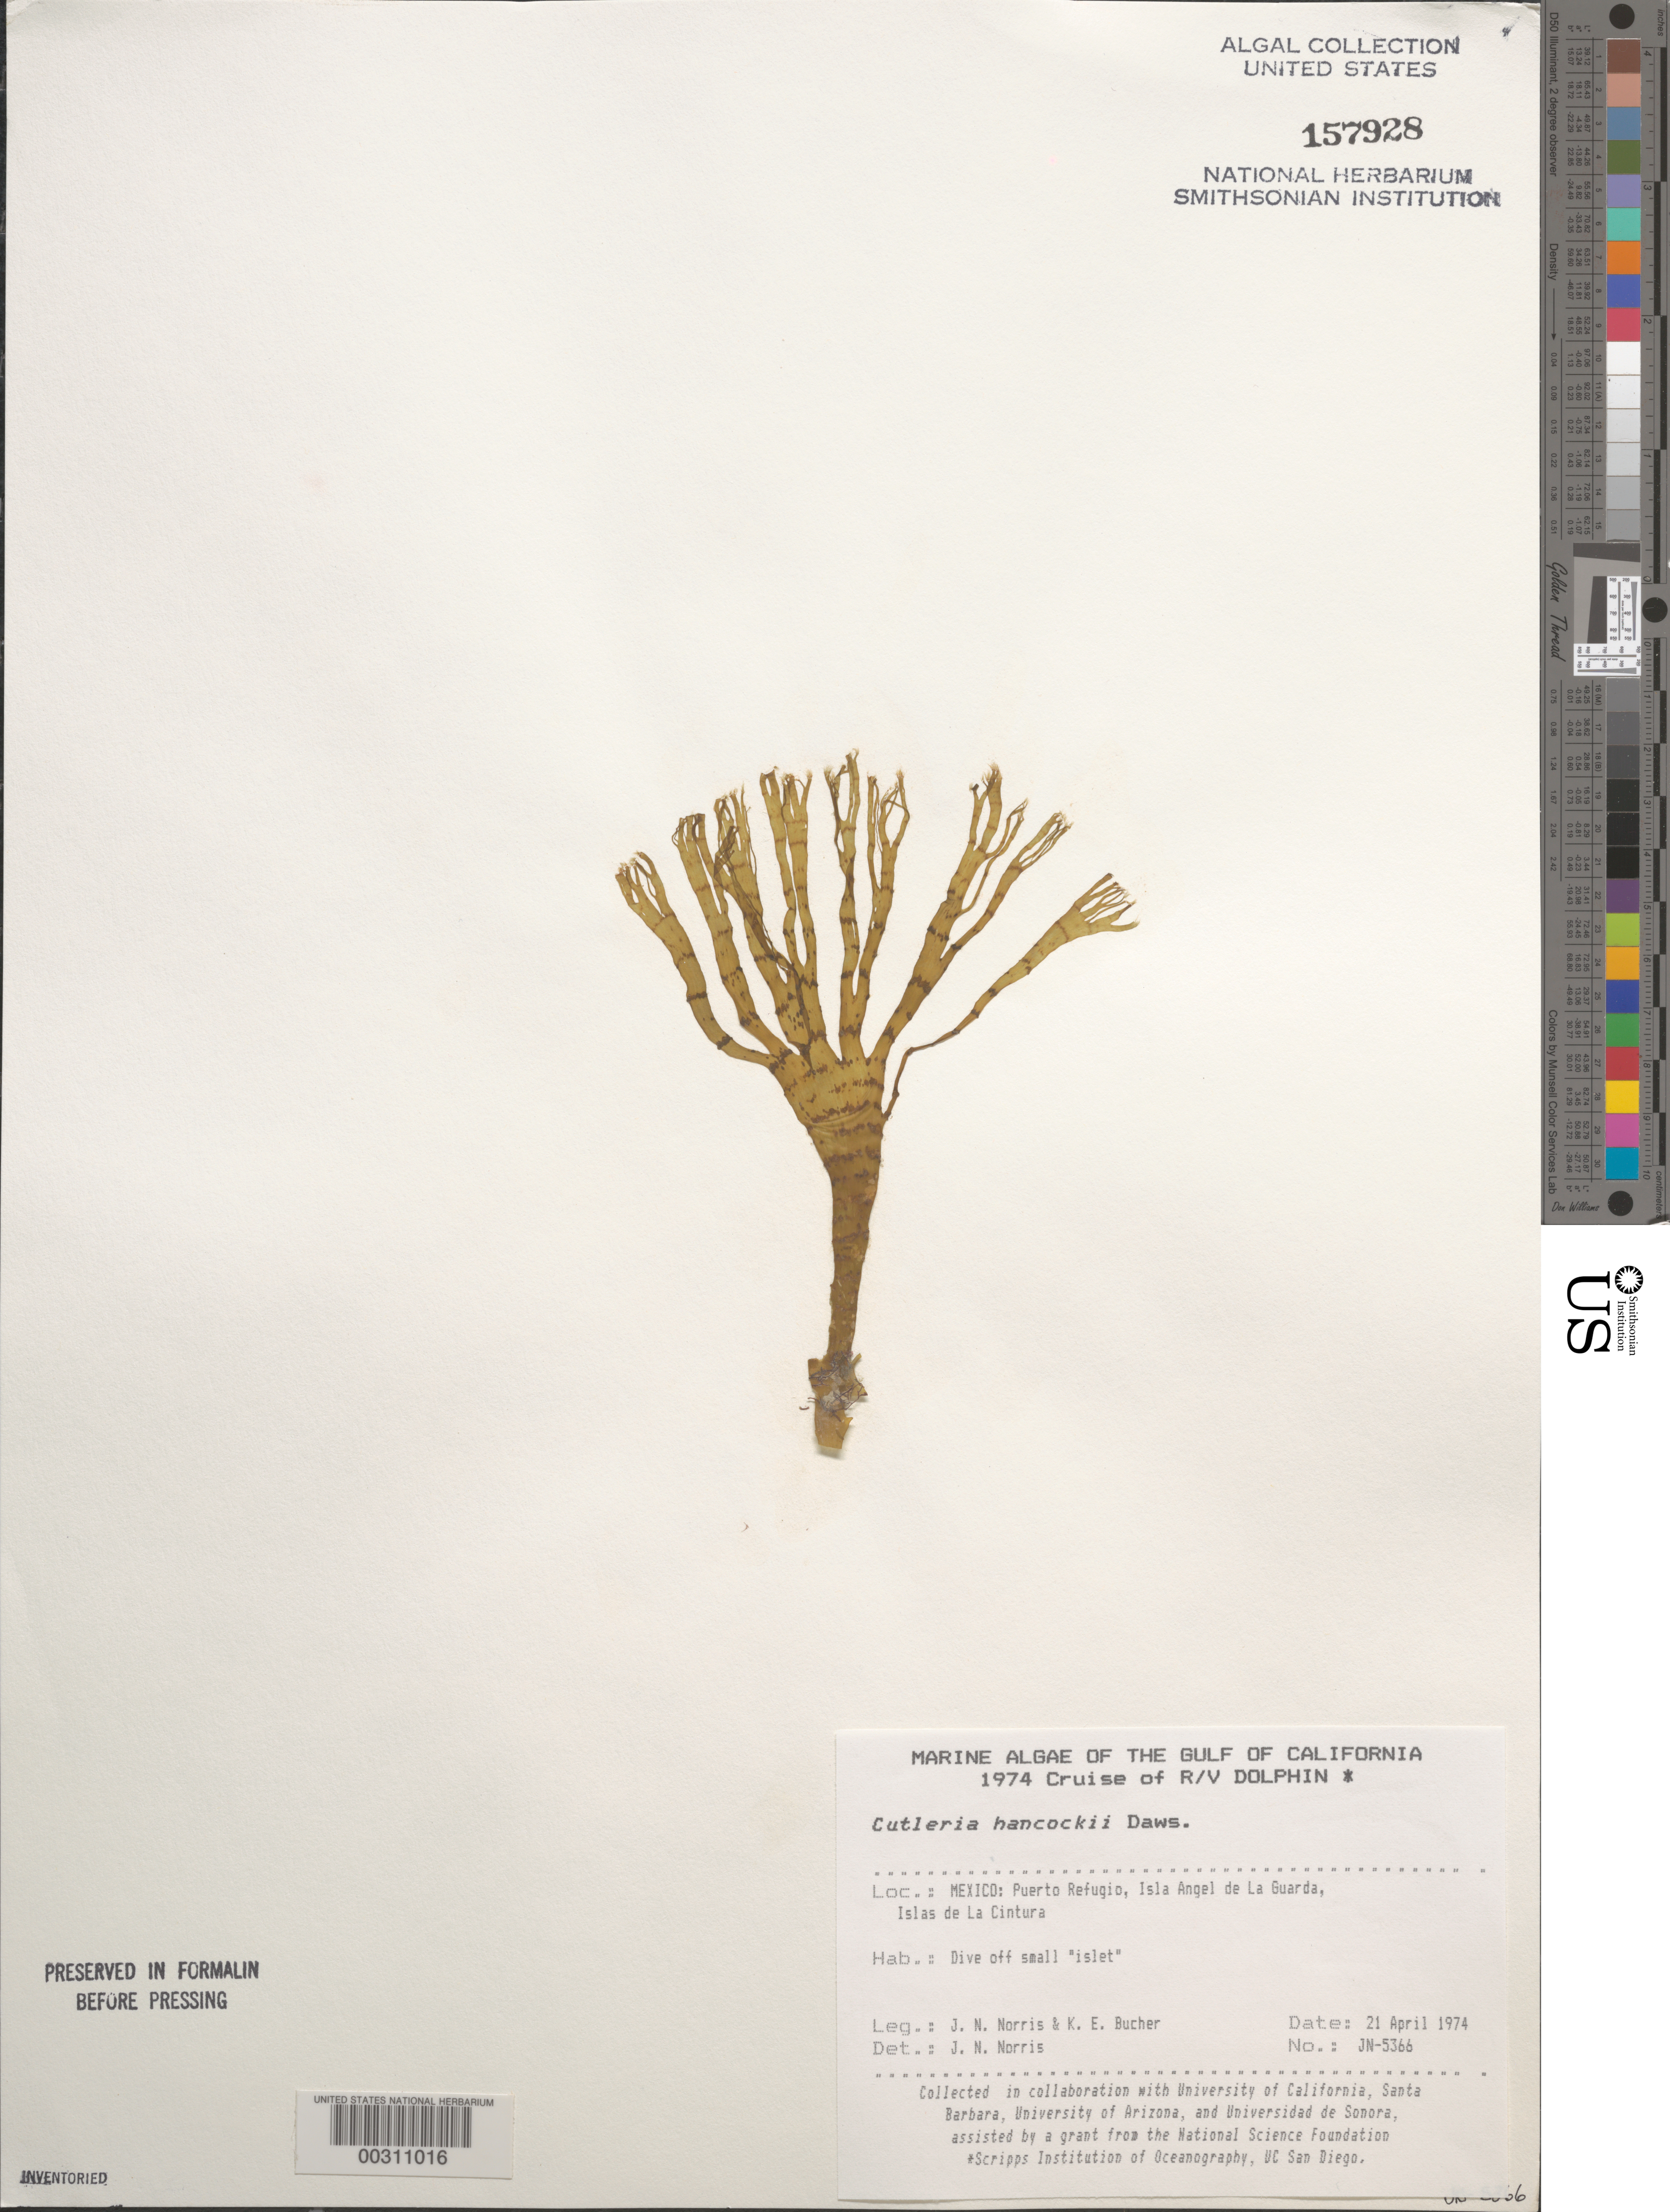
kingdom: Chromista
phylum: Ochrophyta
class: Phaeophyceae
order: Cutleriales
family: Cutleriaceae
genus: Cutleria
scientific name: Cutleria hancockii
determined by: Norris, James N.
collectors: J. N. Norris & K. E. Bucher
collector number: JN-5366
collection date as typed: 21 Apr 1974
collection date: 1974-04-21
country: Mexico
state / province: Baja California Norte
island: Isla Angel de la Guarda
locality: Puerto Refugio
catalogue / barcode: US 157928